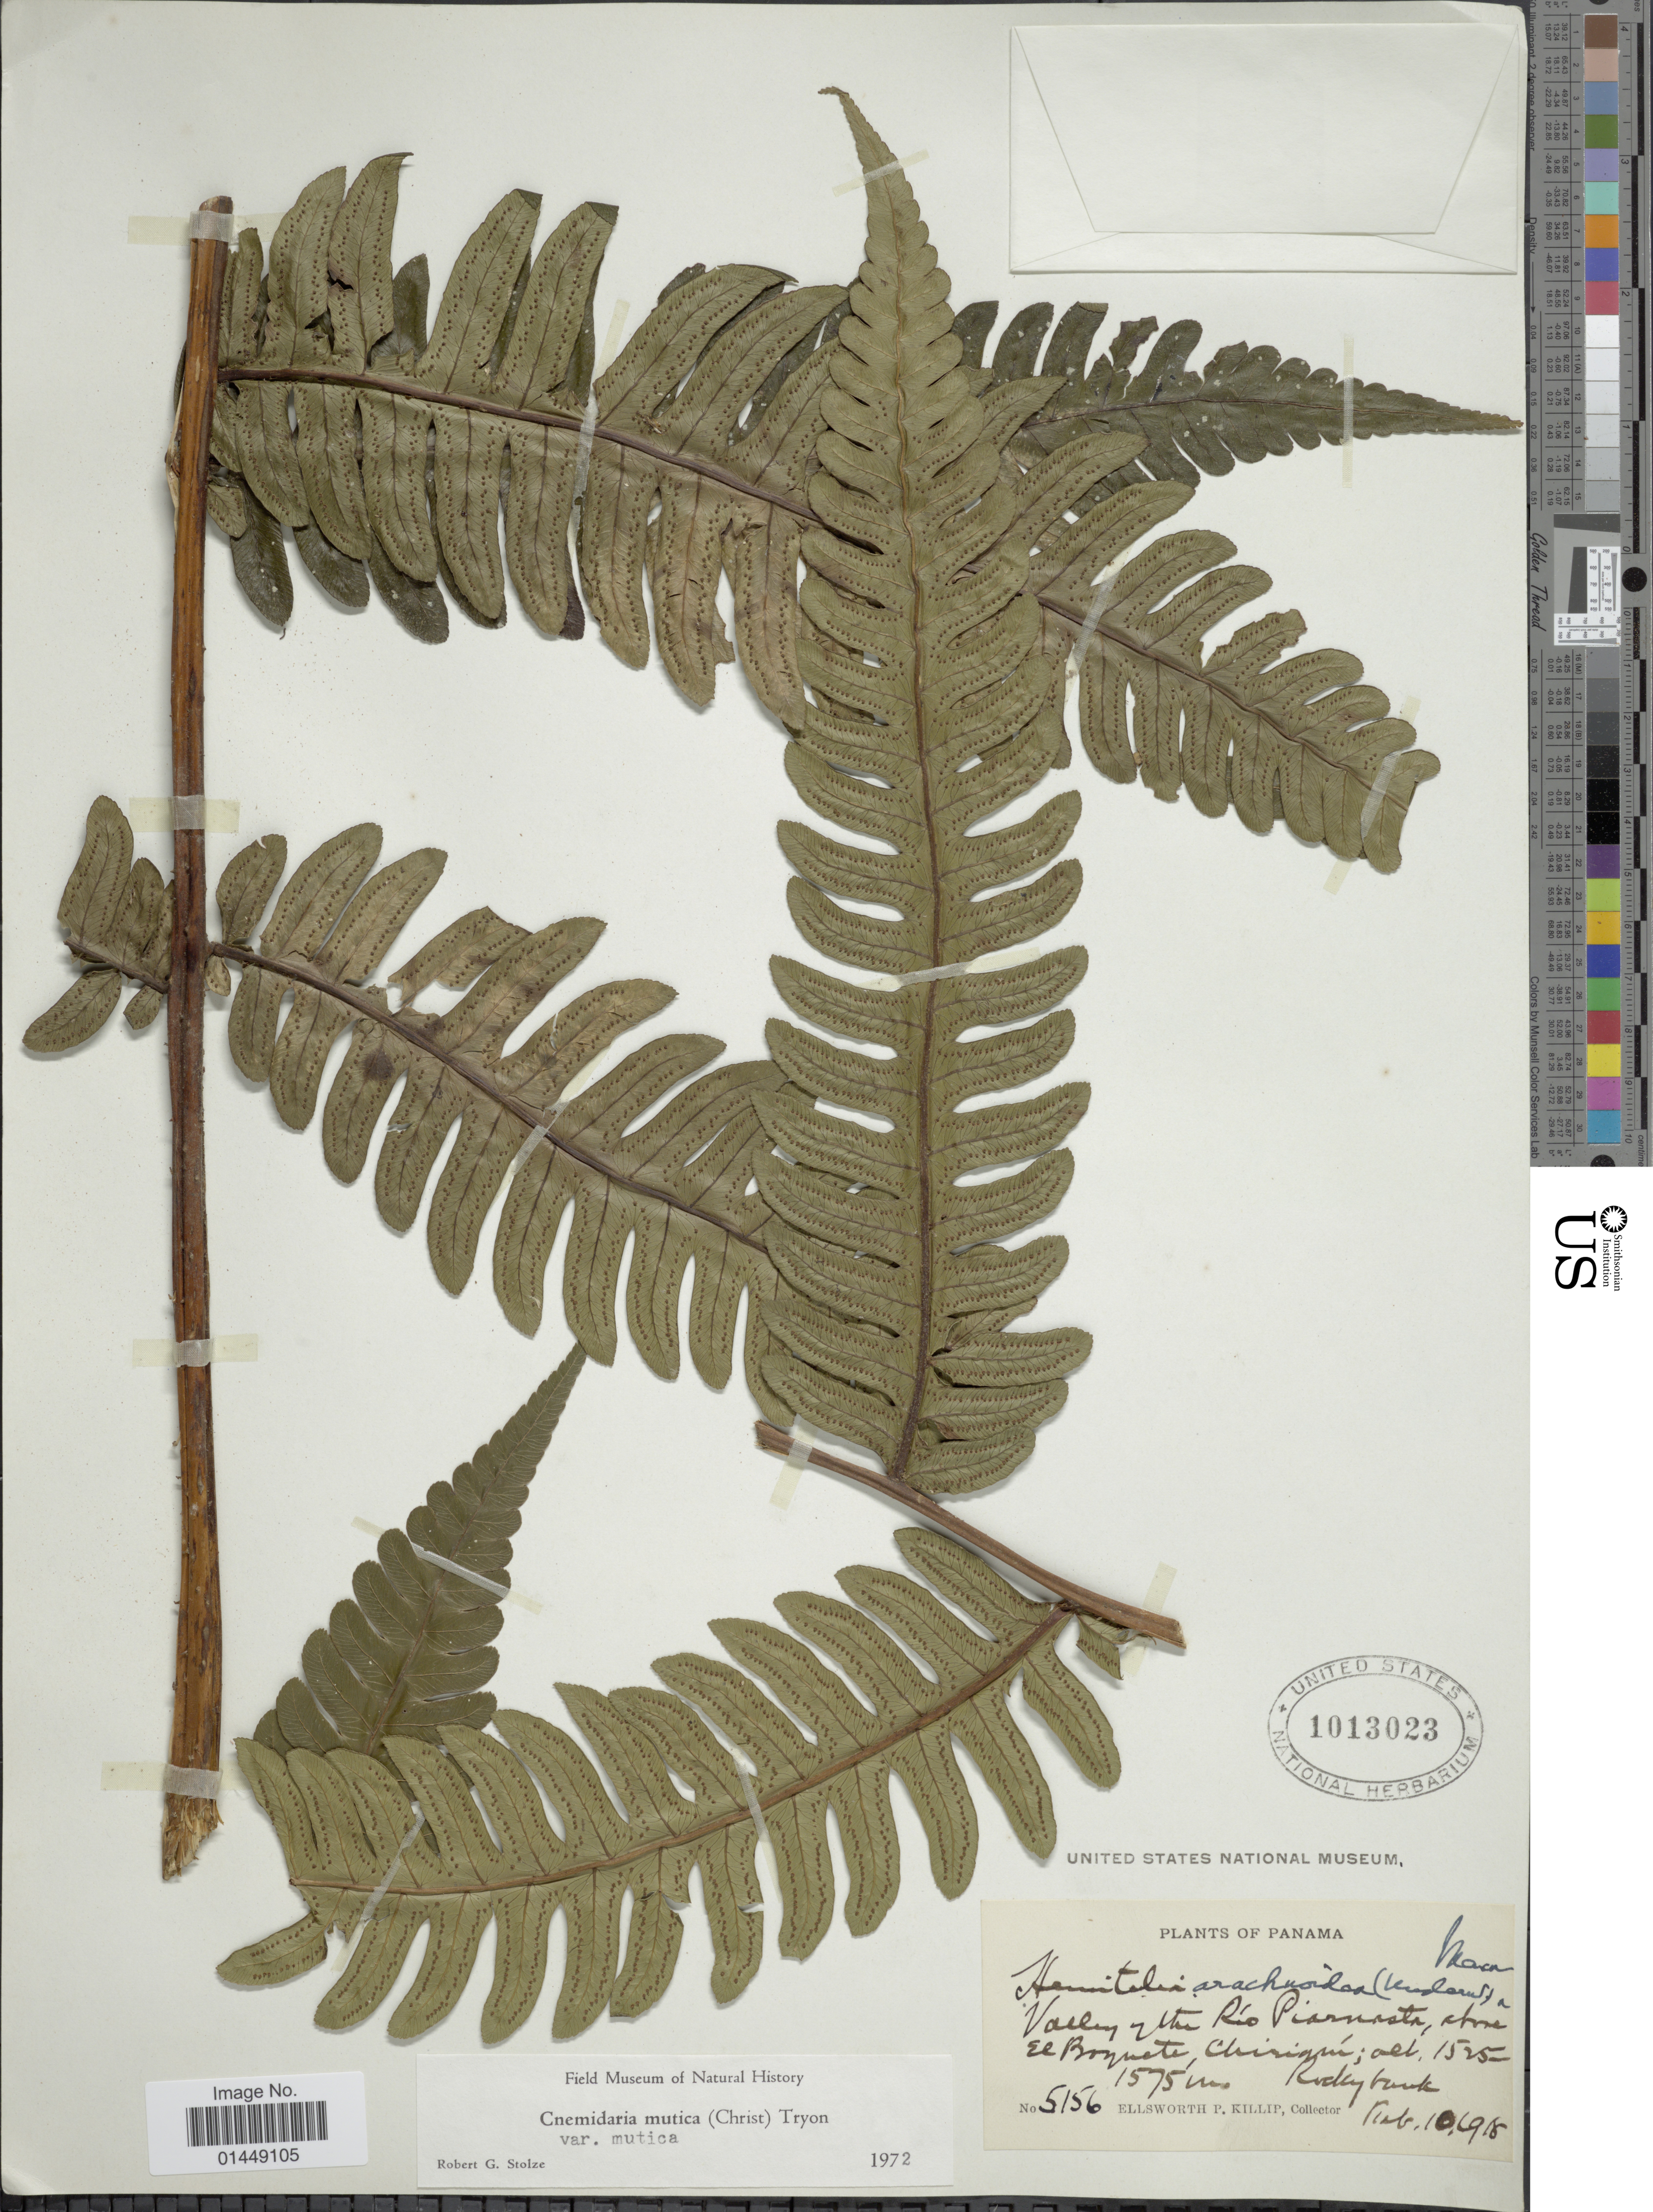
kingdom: Plantae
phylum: Tracheophyta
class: Polypodiopsida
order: Cyatheales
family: Cyatheaceae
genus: Cyathea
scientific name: Cyathea mutica var. mutica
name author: (Christ) Domin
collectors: E. P. Killip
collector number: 5156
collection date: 1918-02-10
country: Panama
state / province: Chiriqui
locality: Valley of the Río Piarnasta, above El Boquete, Chiriquí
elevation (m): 1525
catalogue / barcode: US 1013023